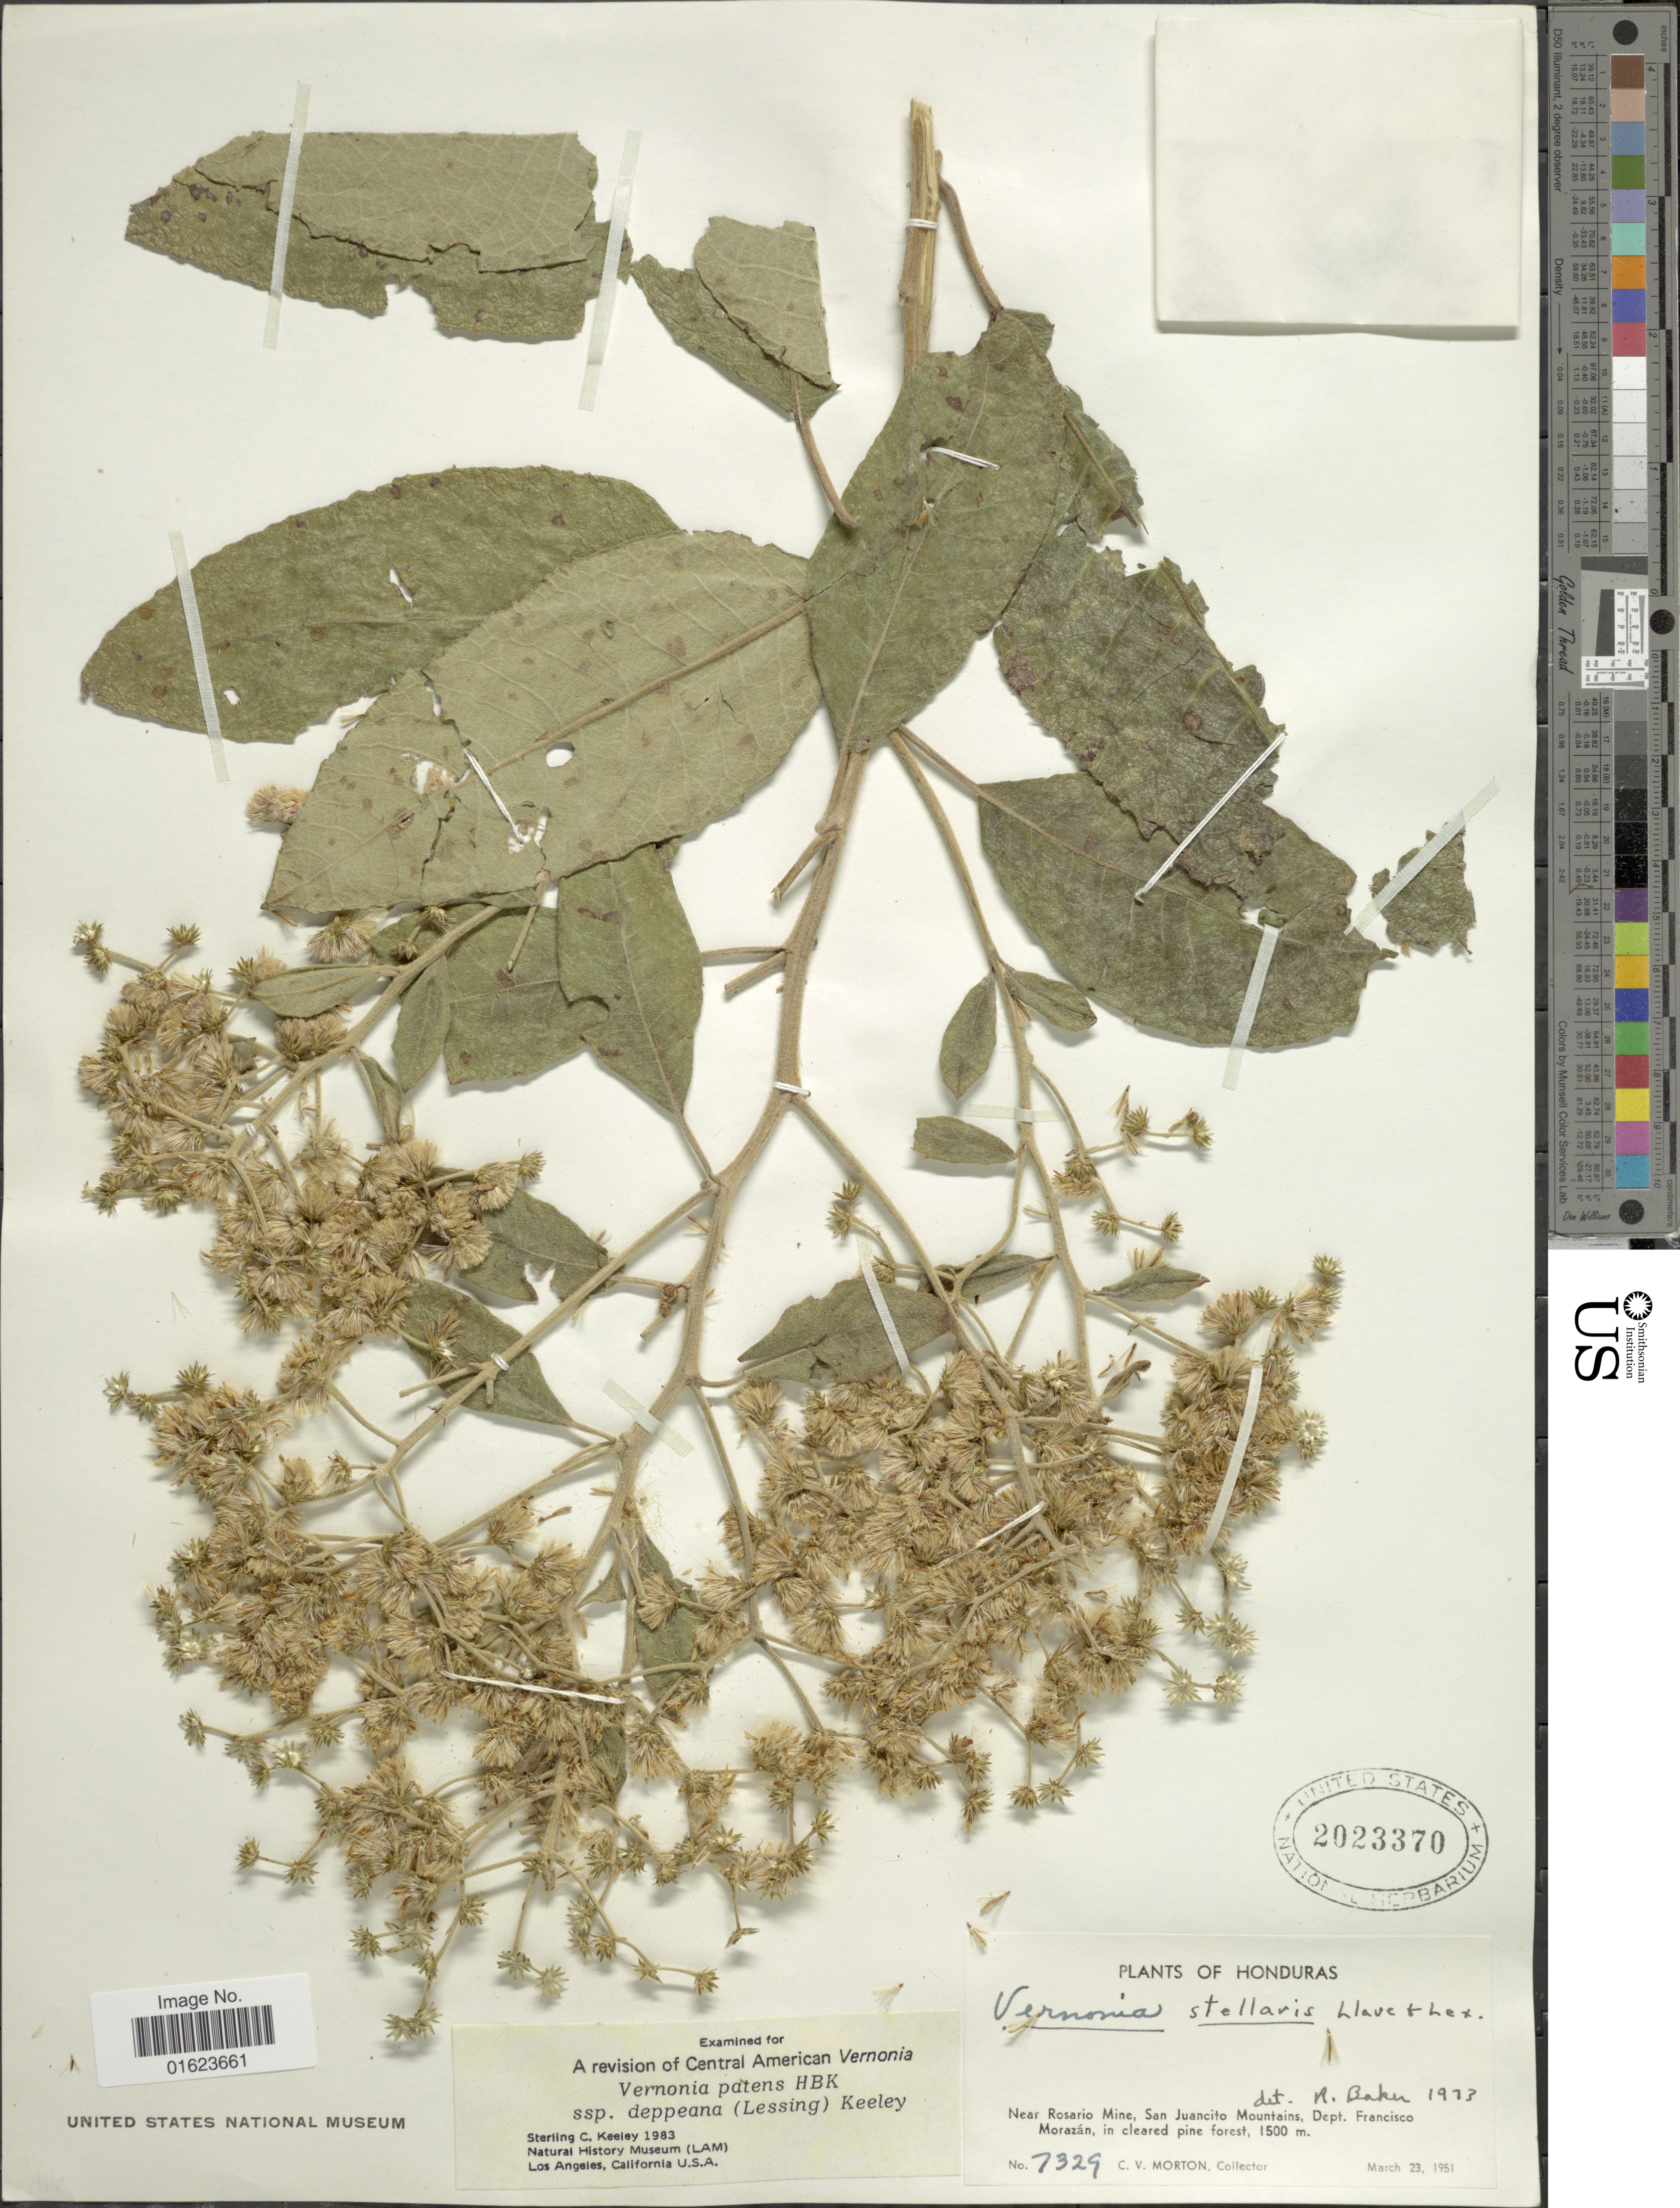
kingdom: Plantae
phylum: Tracheophyta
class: Magnoliopsida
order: Asterales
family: Asteraceae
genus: Vernonanthura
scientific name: Vernonanthura deppeana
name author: (Less.) H. Rob.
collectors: C. V. Morton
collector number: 7329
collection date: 1951-03-23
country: Honduras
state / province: Fco. Morazán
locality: Near Rosario Mine, San Juancito Mountains, Dept. Francisco Morazan, in cleared pine forest.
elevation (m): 1500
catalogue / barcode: US 2023370